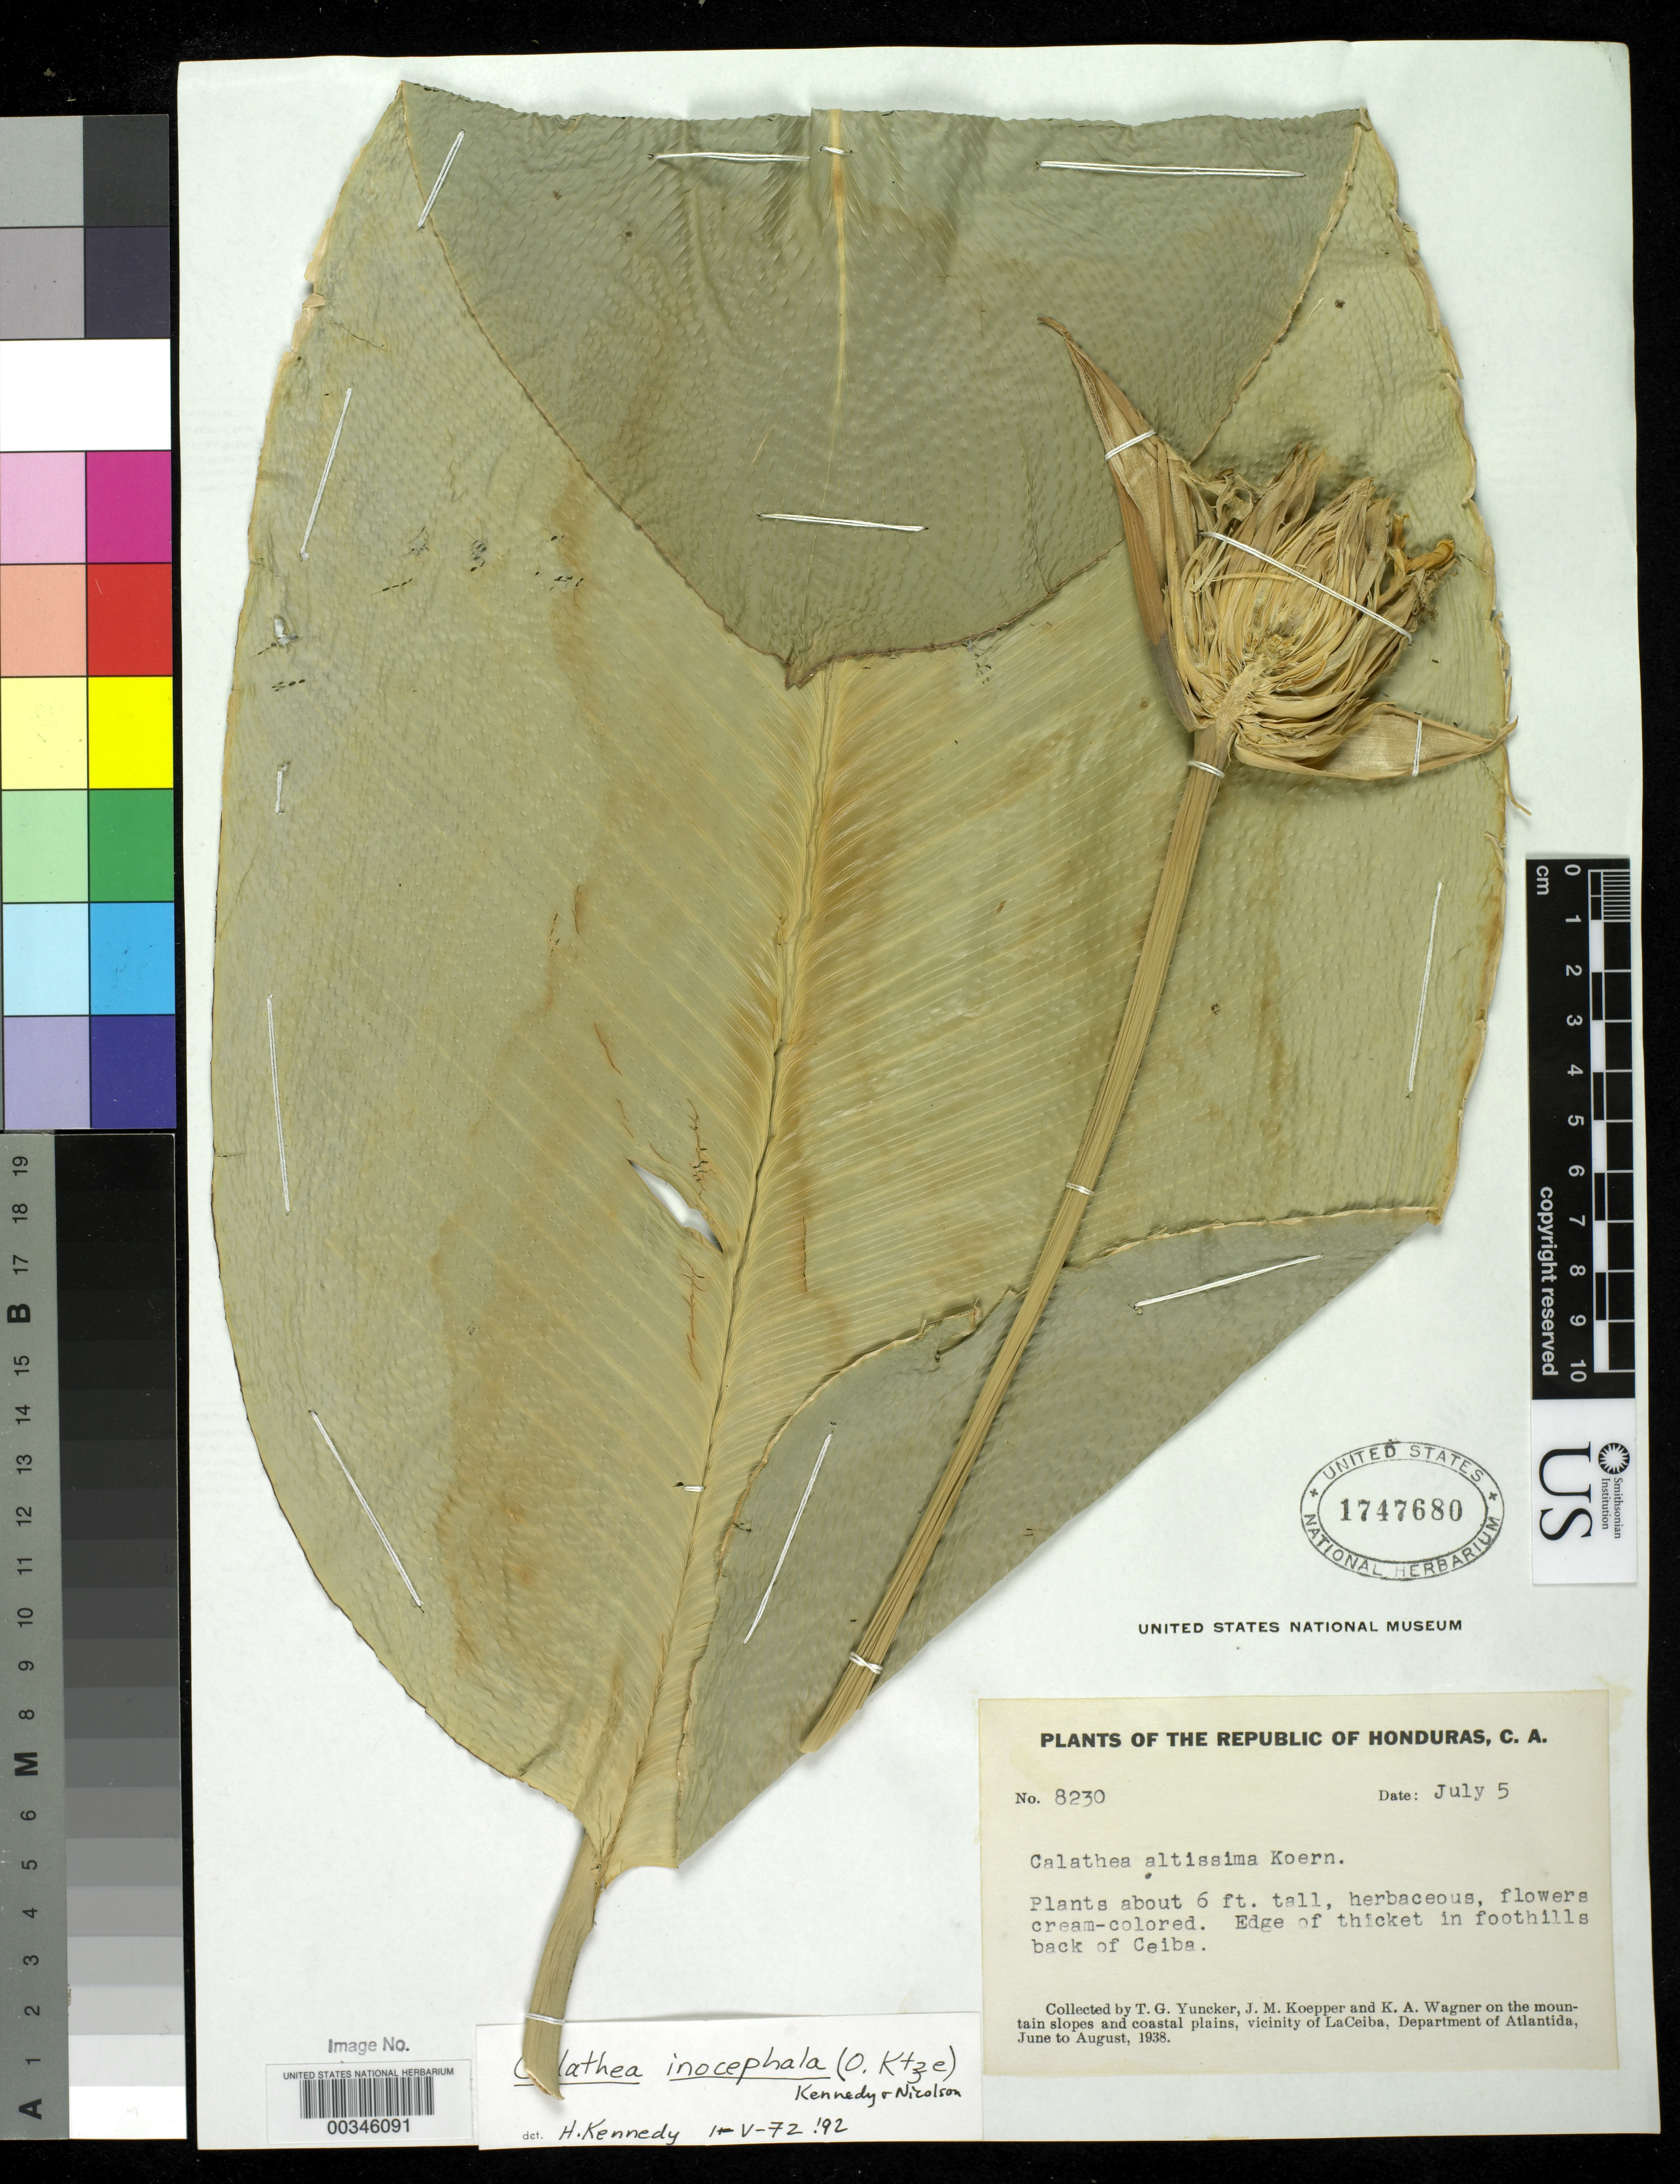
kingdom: Plantae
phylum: Tracheophyta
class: Liliopsida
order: Zingiberales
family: Marantaceae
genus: Goeppertia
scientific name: Goeppertia inocephala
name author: (Kuntze) Borchs. & S. Suárez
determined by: Strong, M. T., (US), Smithsonian Institution - National Museum of Natural History (UNITED STATES)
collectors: T. G. Yuncker, J. M. Koepper & K. A. Wagner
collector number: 8230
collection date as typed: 05 Jul 1938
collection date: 1938-07-05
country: Honduras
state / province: Atlántida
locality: Edge of thicket in foothills back of Ceiba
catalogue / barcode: US 1747680